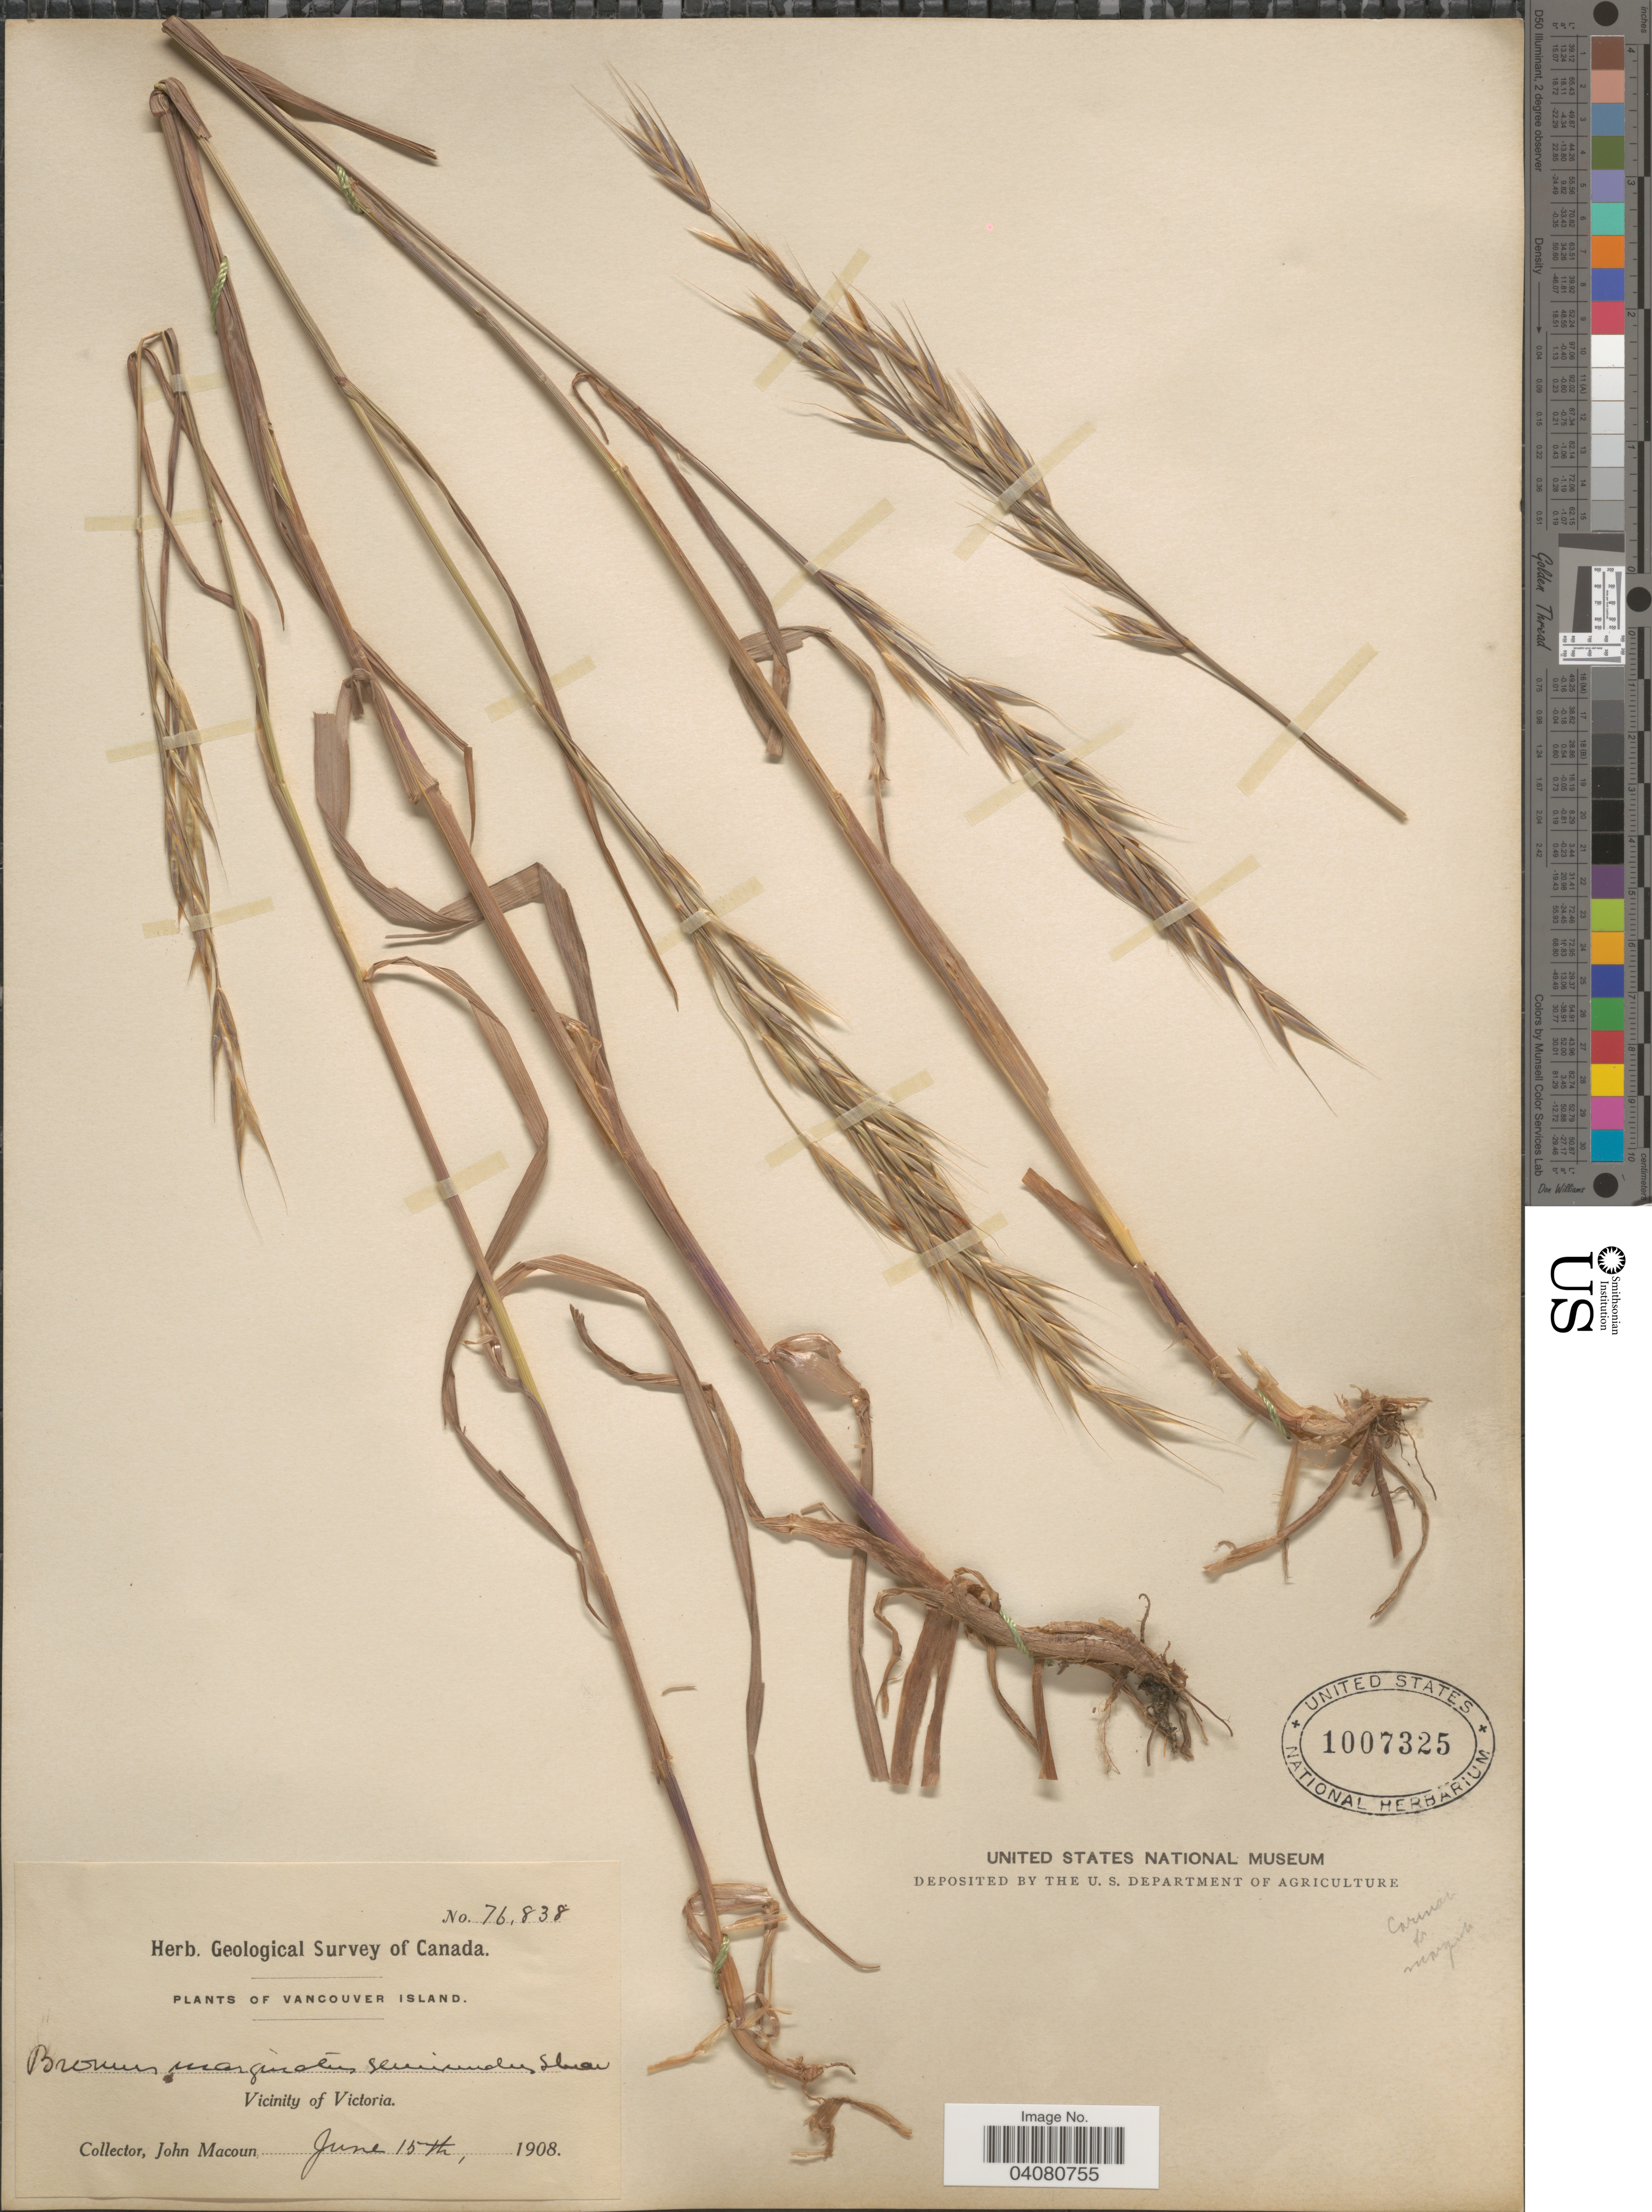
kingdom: Plantae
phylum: Tracheophyta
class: Liliopsida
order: Poales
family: Poaceae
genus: Bromus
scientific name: Bromus carinatus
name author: Hook. & Arn.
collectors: J. Macoun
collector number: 76838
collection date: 1908-06-15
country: Canada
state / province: British Columbia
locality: Herb. Geological Survey of Canada. Vancouver Island. Vicinity of Victoria.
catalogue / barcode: US 1007325